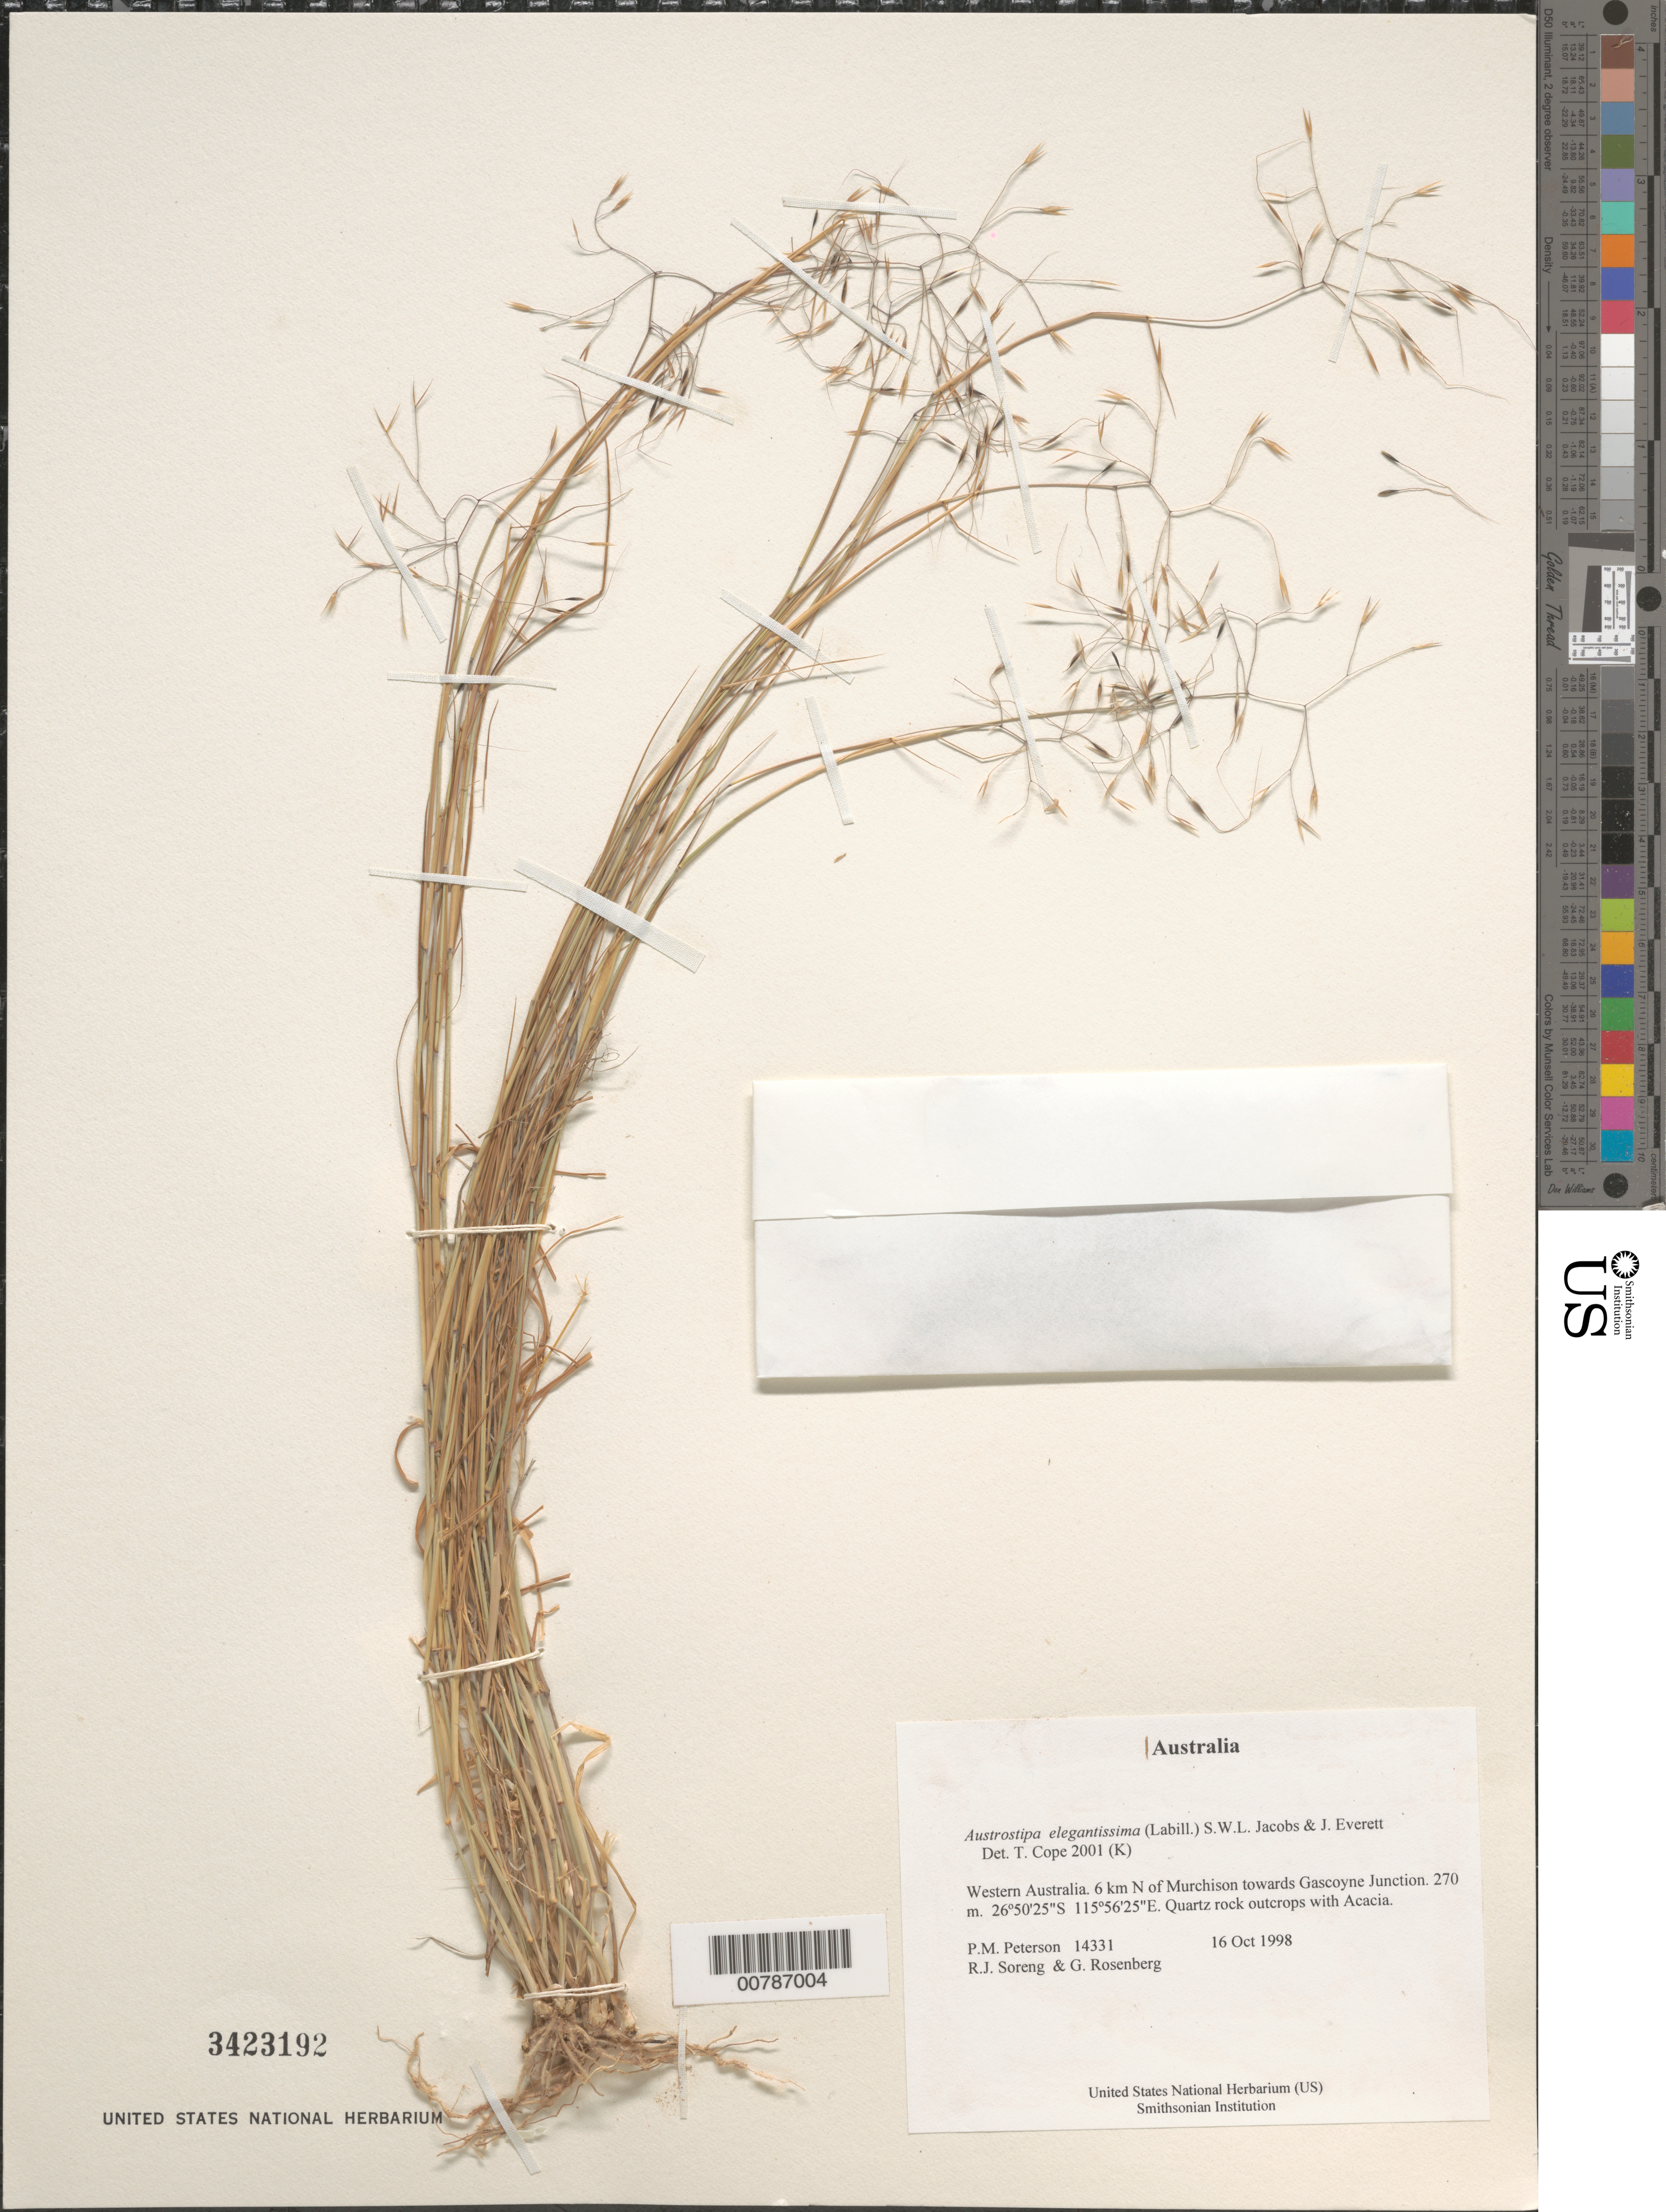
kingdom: Plantae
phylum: Tracheophyta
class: Liliopsida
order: Poales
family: Poaceae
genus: Austrostipa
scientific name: Austrostipa elegantissima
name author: (Labill.) S.W.L. Jacobs & J. Everett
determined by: Cope, T. A.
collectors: P. M. Peterson, R. J. Soreng & G. Rosenberg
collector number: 14331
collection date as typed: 16 Oct 1998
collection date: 1998-10-16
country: Australia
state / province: Western Australia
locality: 6 km N of Murchison towards Gascoyne Junction.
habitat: Quartz rock outcrops with Acacia.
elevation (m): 270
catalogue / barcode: US 3423192